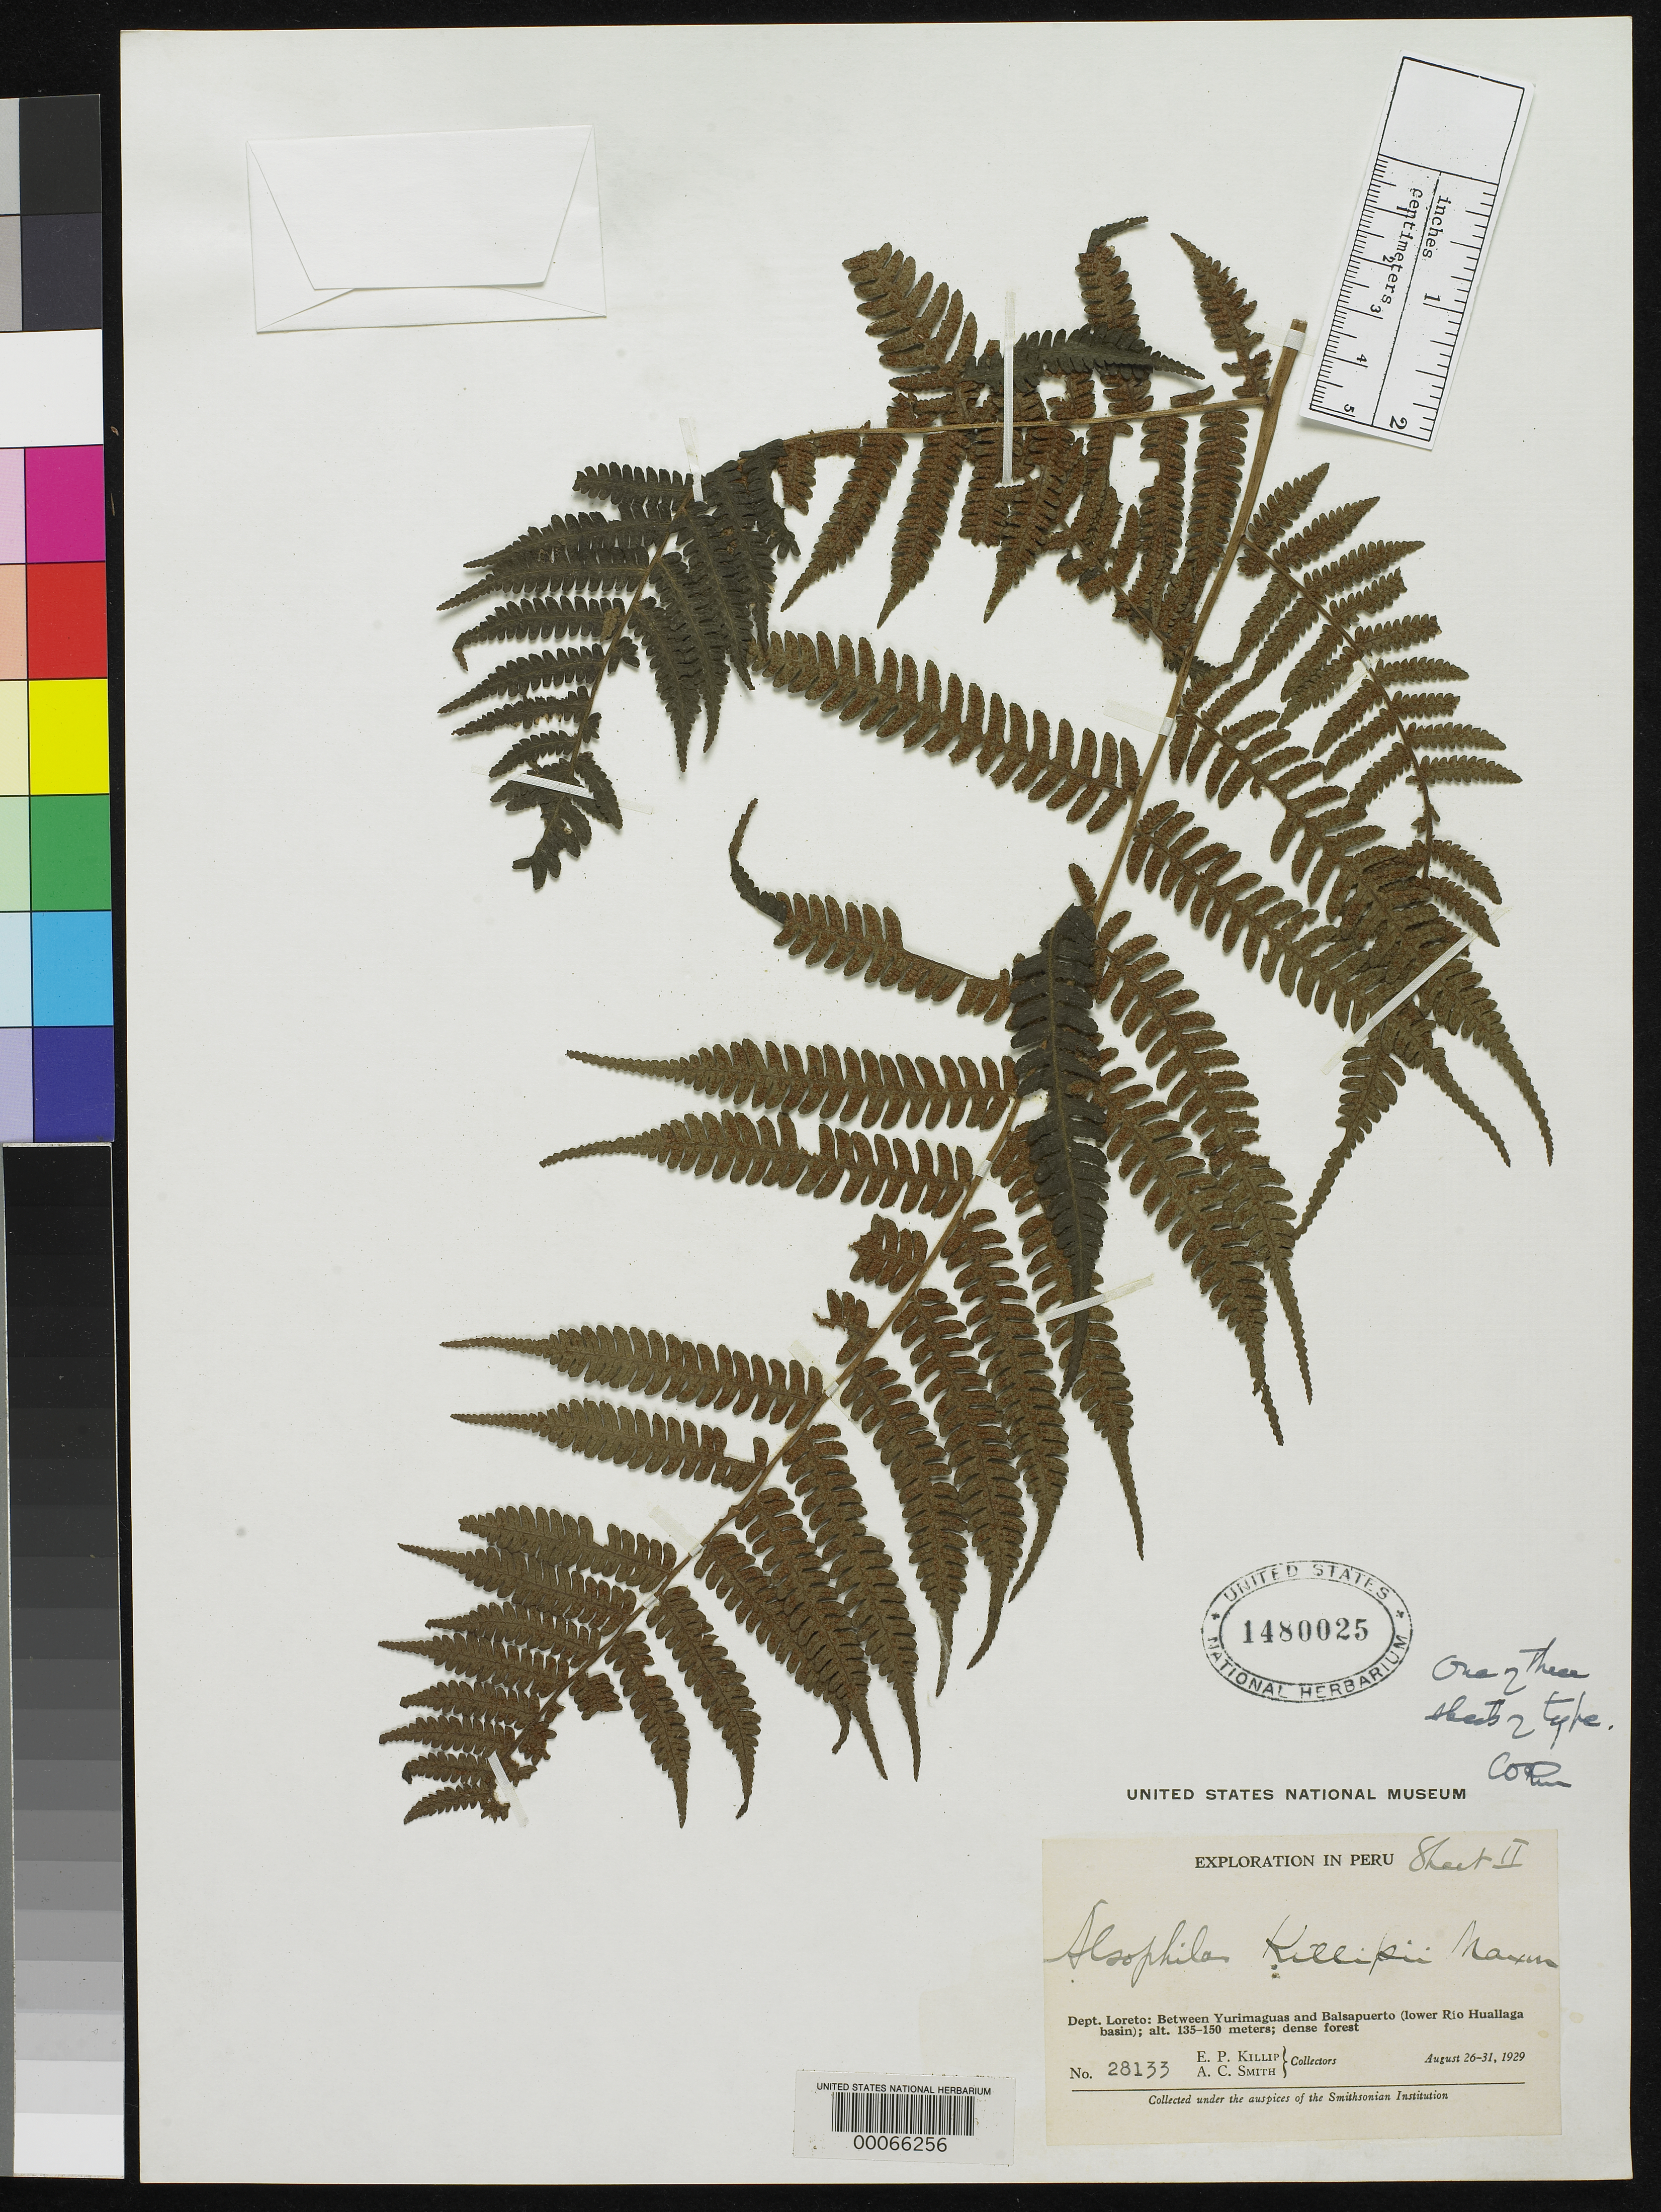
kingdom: Plantae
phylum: Tracheophyta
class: Polypodiopsida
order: Cyatheales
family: Cyatheaceae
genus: Alsophila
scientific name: Alsophila killipii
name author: Maxon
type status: Holotype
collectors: E. P. Killip & A. C. Smith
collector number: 28133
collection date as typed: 26 Aug 1929 to 31 Aug 1929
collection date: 1929-08-26/1929-08-31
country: Peru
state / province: Loreto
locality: Between Yurimaguas & Balsapuerto, lower Huallaga Basin.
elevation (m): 135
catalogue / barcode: US 1480025